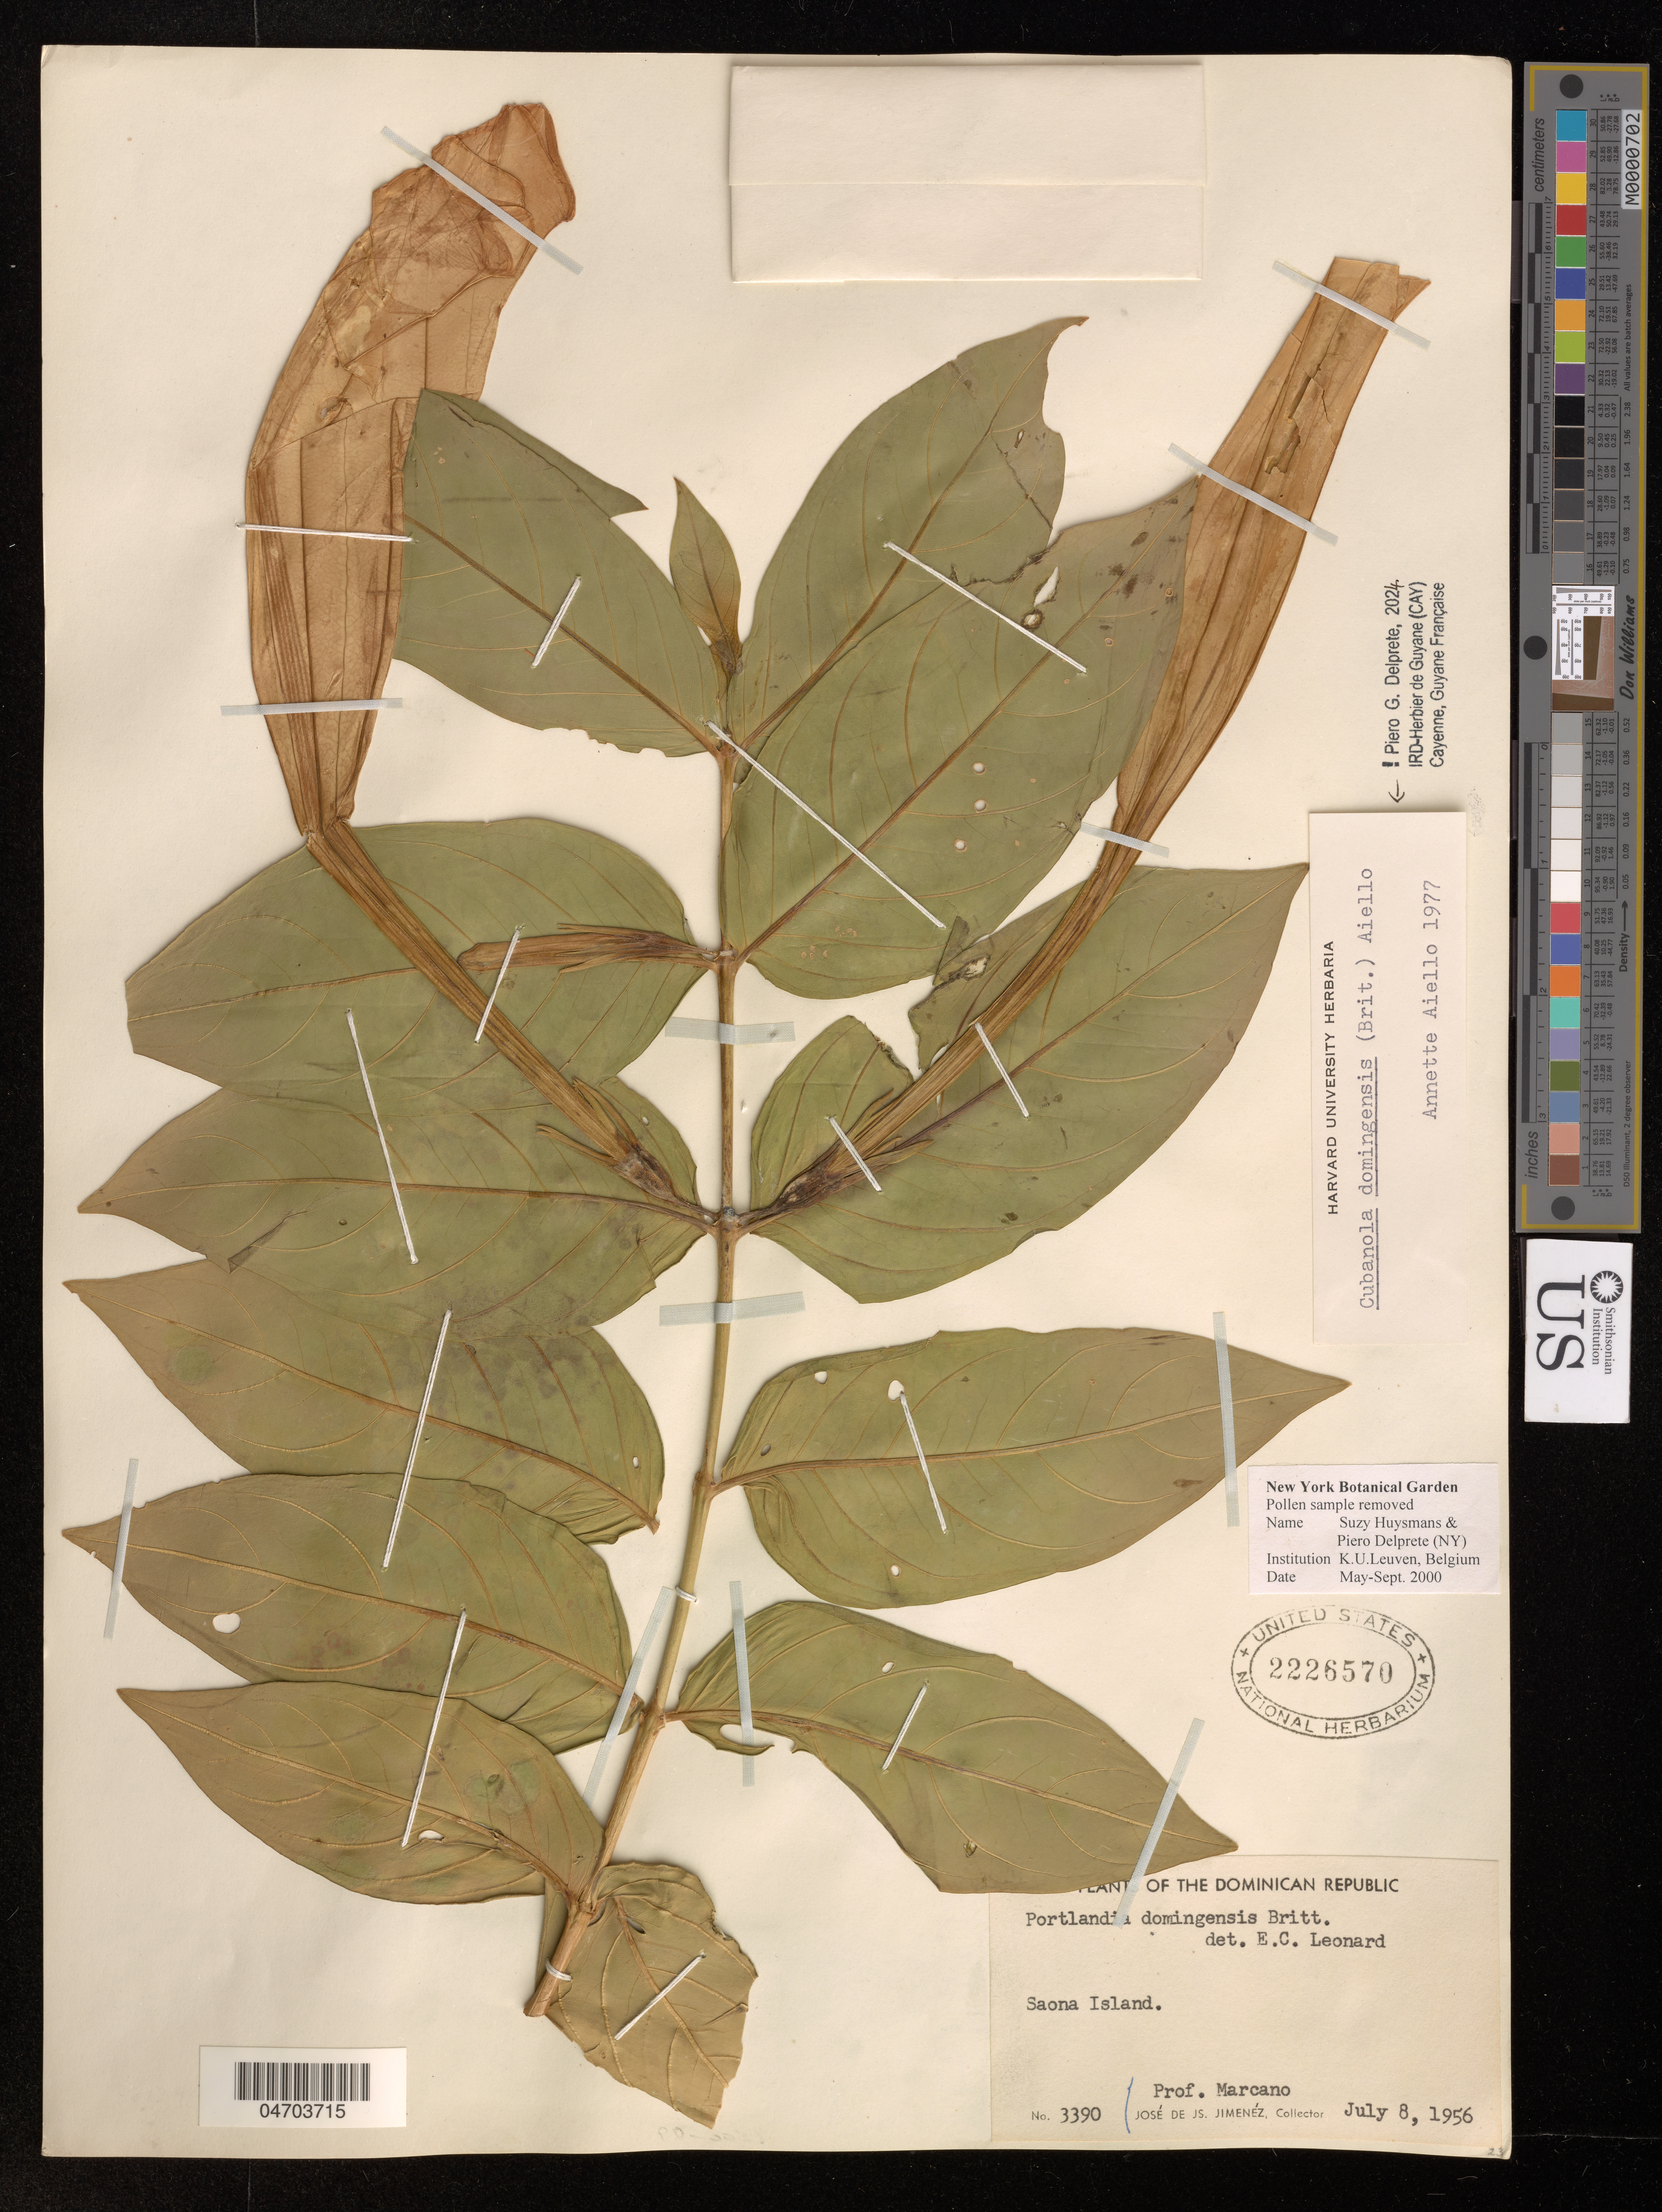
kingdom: Plantae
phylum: Tracheophyta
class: Magnoliopsida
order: Gentianales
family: Rubiaceae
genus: Cubanola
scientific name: Cubanola domingensis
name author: (Britton) Aiello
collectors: -. Marcano & J. S. Jimenez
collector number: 3390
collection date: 1956-07-08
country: Dominican Republic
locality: Saona Island.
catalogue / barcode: US 2226570